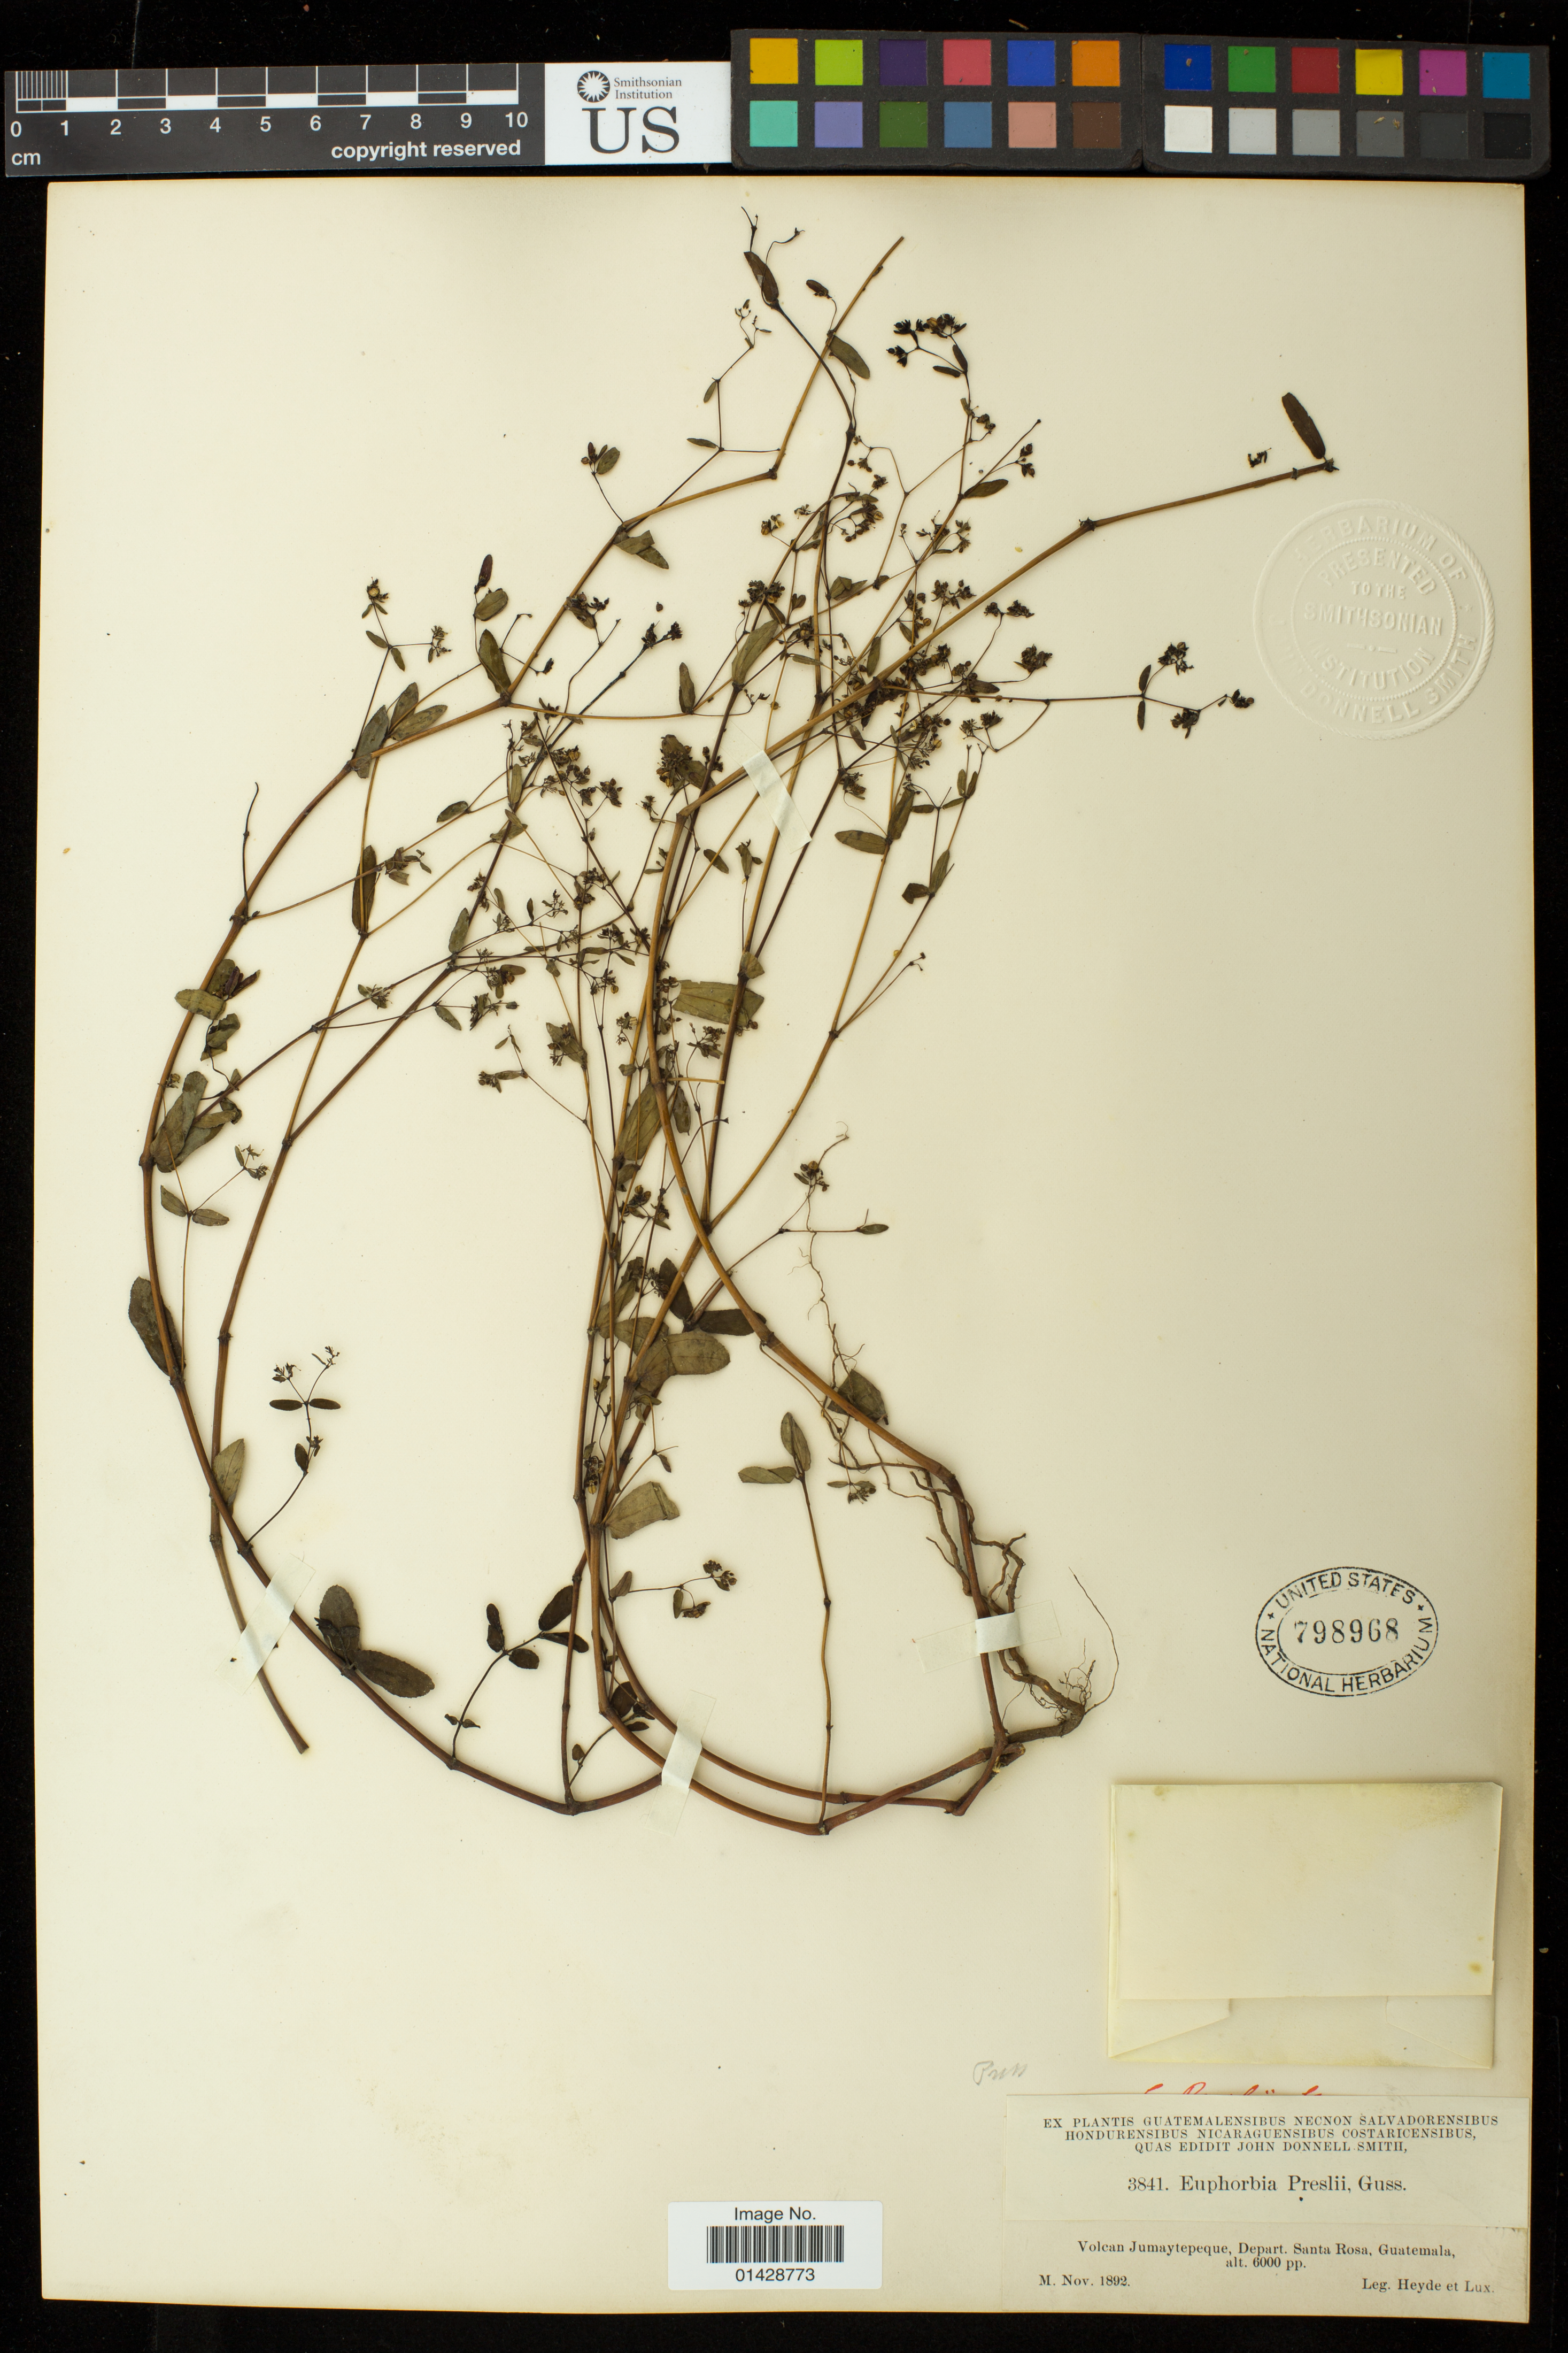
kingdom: Plantae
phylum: Tracheophyta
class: Magnoliopsida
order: Malpighiales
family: Euphorbiaceae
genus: Euphorbia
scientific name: Euphorbia maculata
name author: L.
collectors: Heyde & Lux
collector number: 3841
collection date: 1892-11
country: Guatemala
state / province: Santa Rosa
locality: Volcan Jumaytepeque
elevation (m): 1829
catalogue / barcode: US 798968